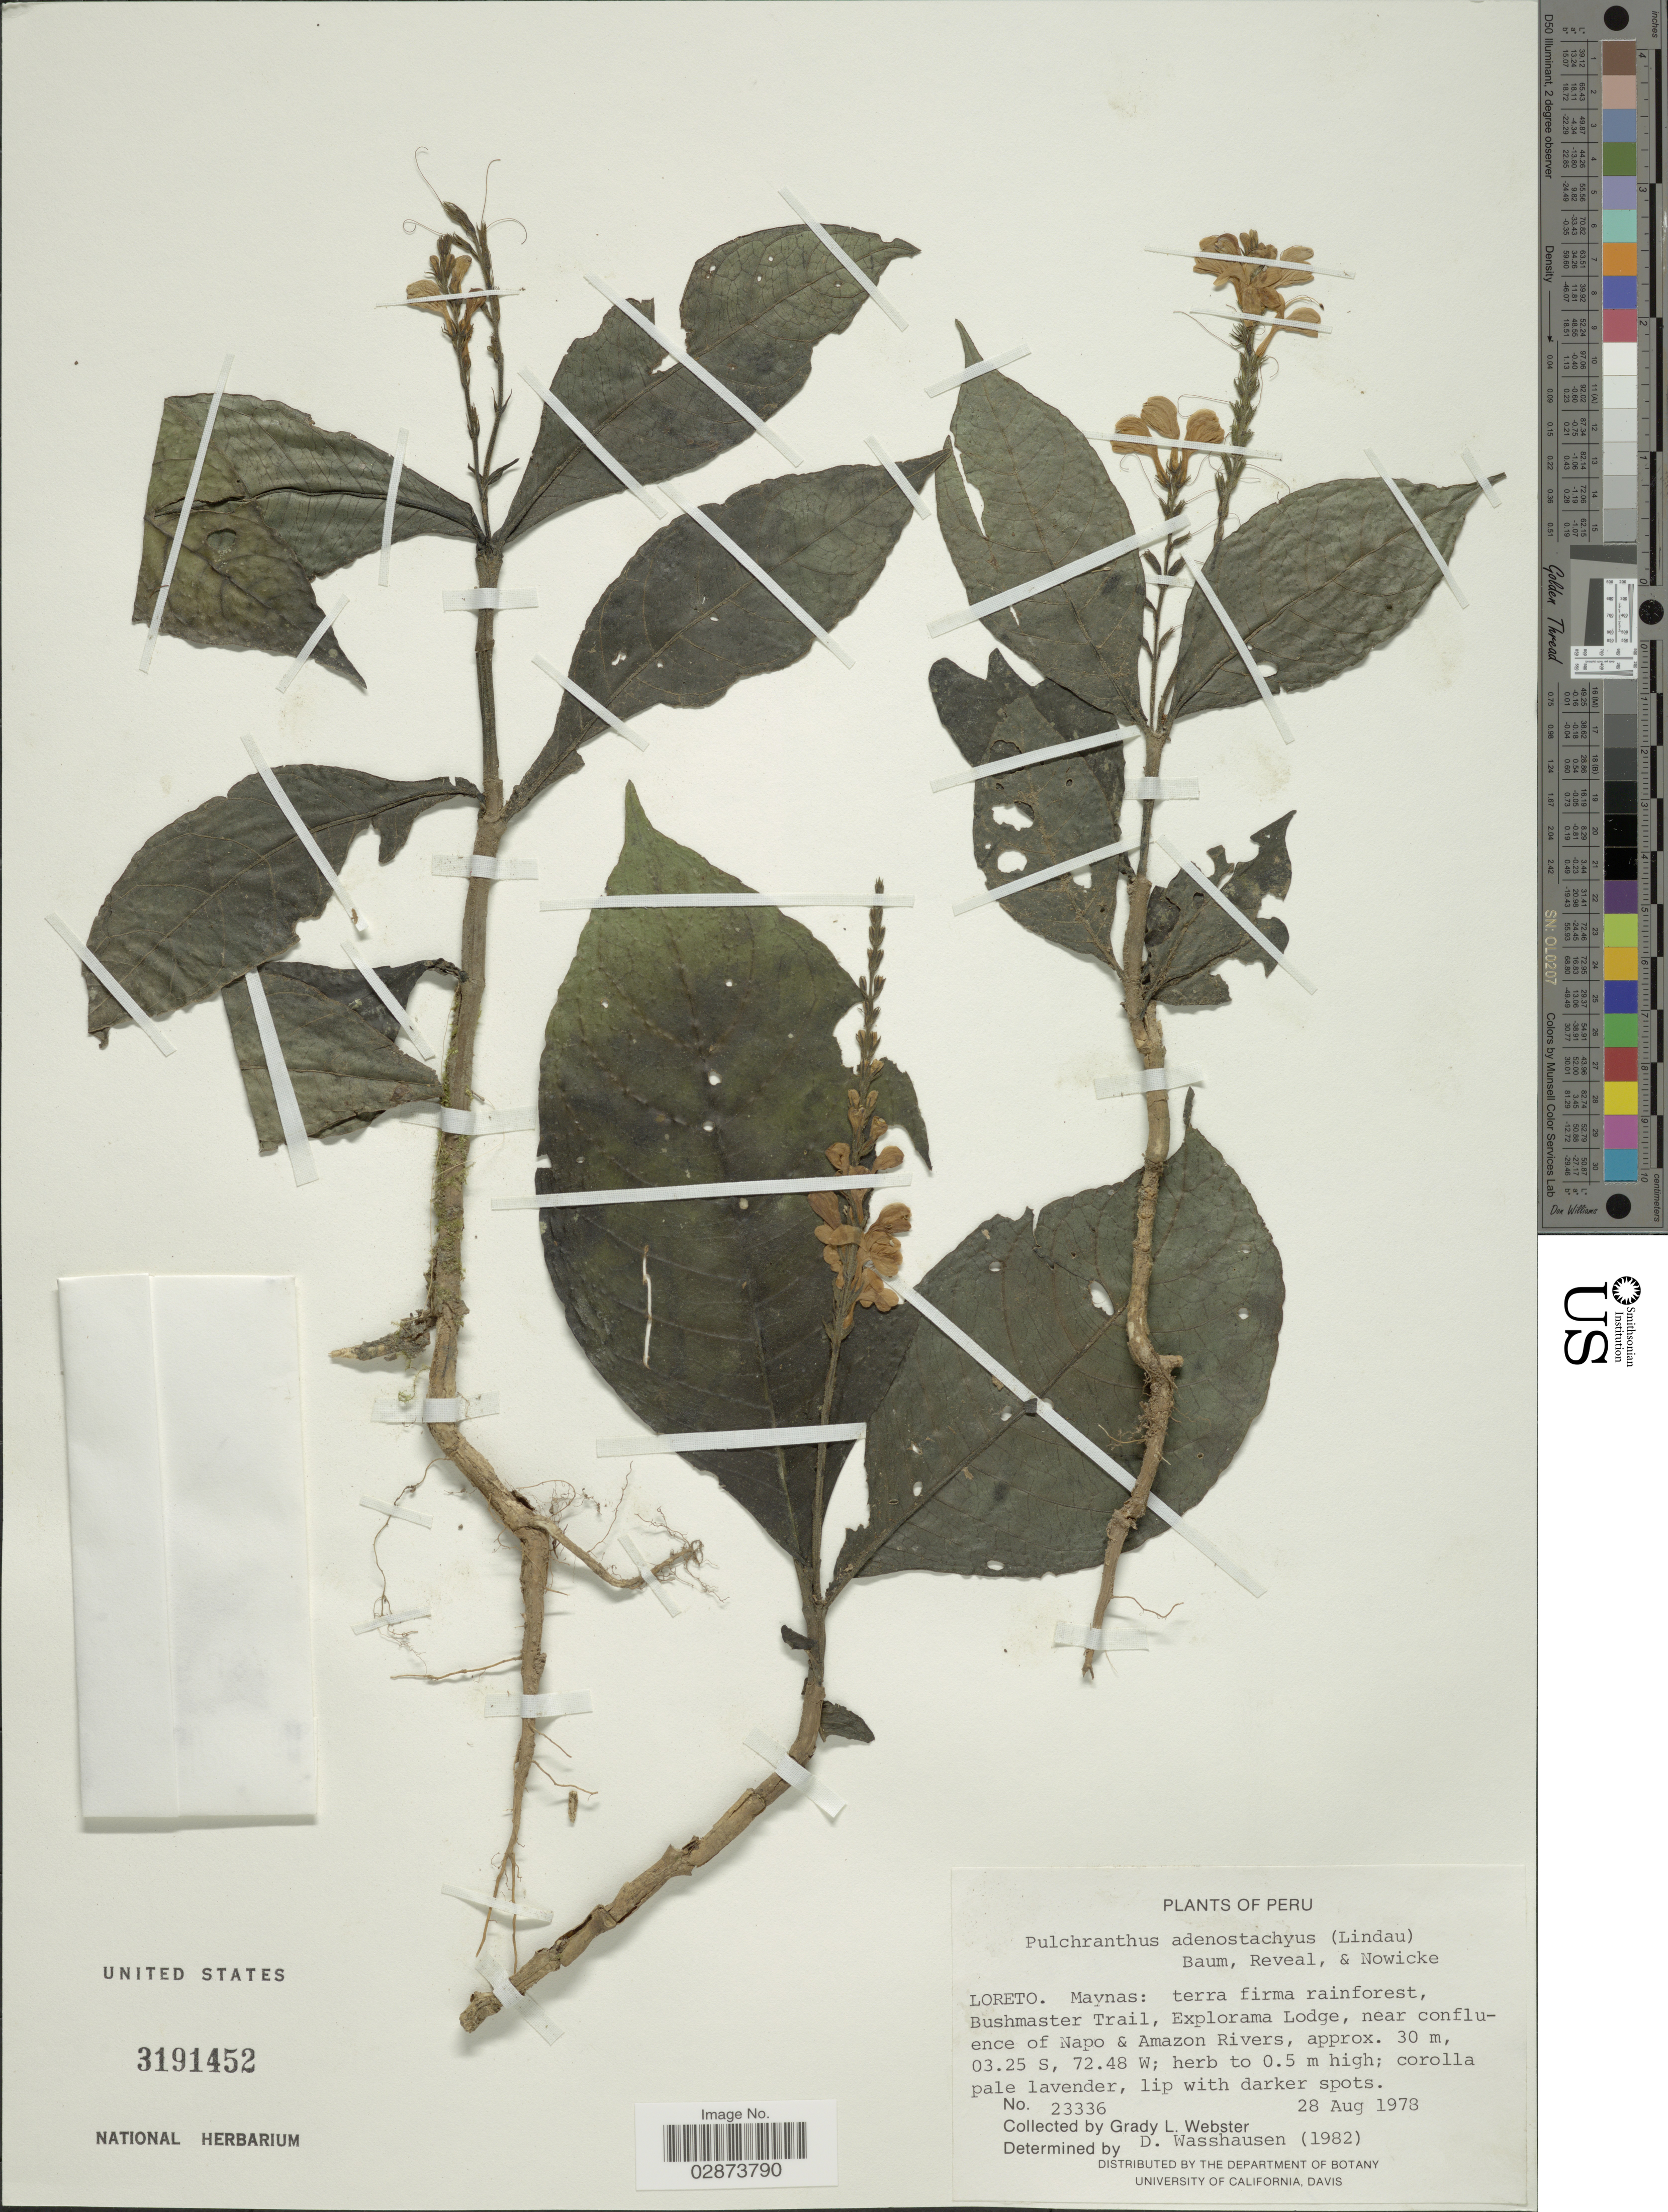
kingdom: Plantae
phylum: Tracheophyta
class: Magnoliopsida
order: Lamiales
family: Acanthaceae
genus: Pulchranthus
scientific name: Pulchranthus adenostachyus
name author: (Lindau) V.M. Baum et al.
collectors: G. L. Webster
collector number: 23336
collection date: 1978-08-28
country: Peru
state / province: Loreto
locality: Maynas: terra firma rainforest, Bushmaster Trail, Explorama Lodge, near confluence of Napo & Amazon Rivers.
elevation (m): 30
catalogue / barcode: US 3191452